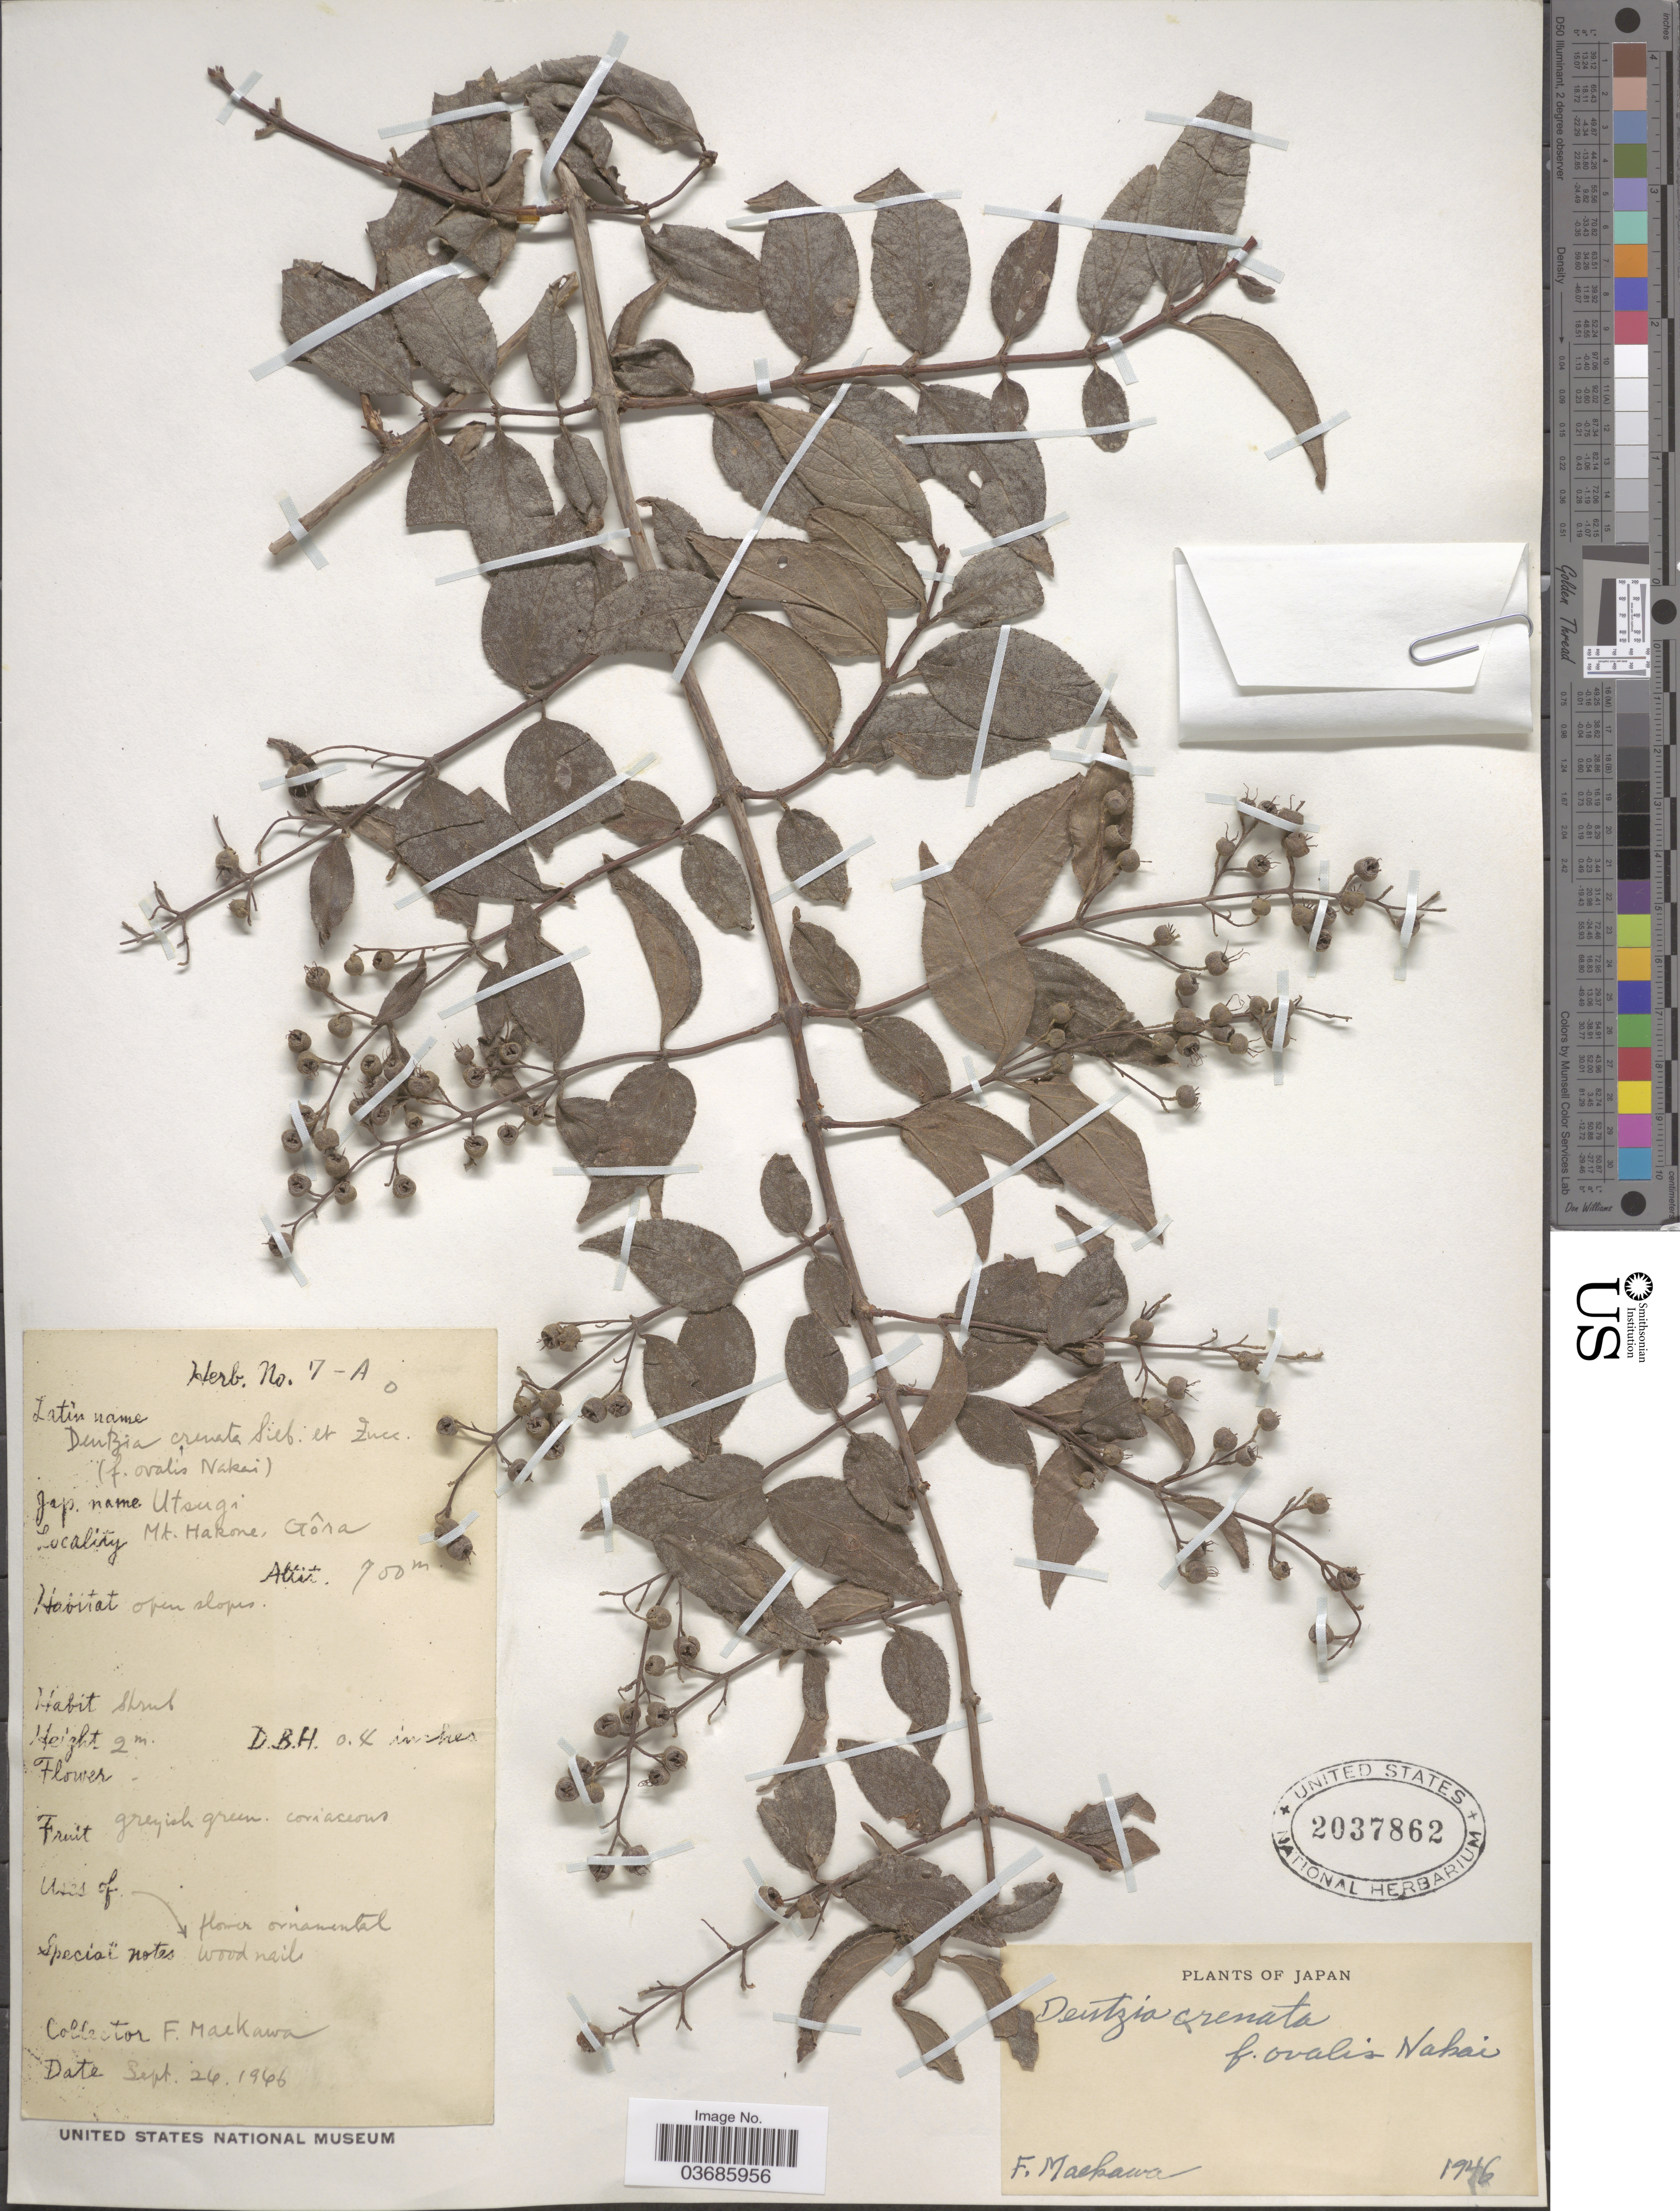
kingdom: Plantae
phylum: Tracheophyta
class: Magnoliopsida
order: Cornales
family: Hydrangeaceae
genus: Deutzia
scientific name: Deutzia scabra var. crenata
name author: Maxim.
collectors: F. Machawa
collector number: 7-A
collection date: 1946-09-24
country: Japan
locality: Mt. Hakone, Gôra.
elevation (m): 750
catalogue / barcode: US 2037862